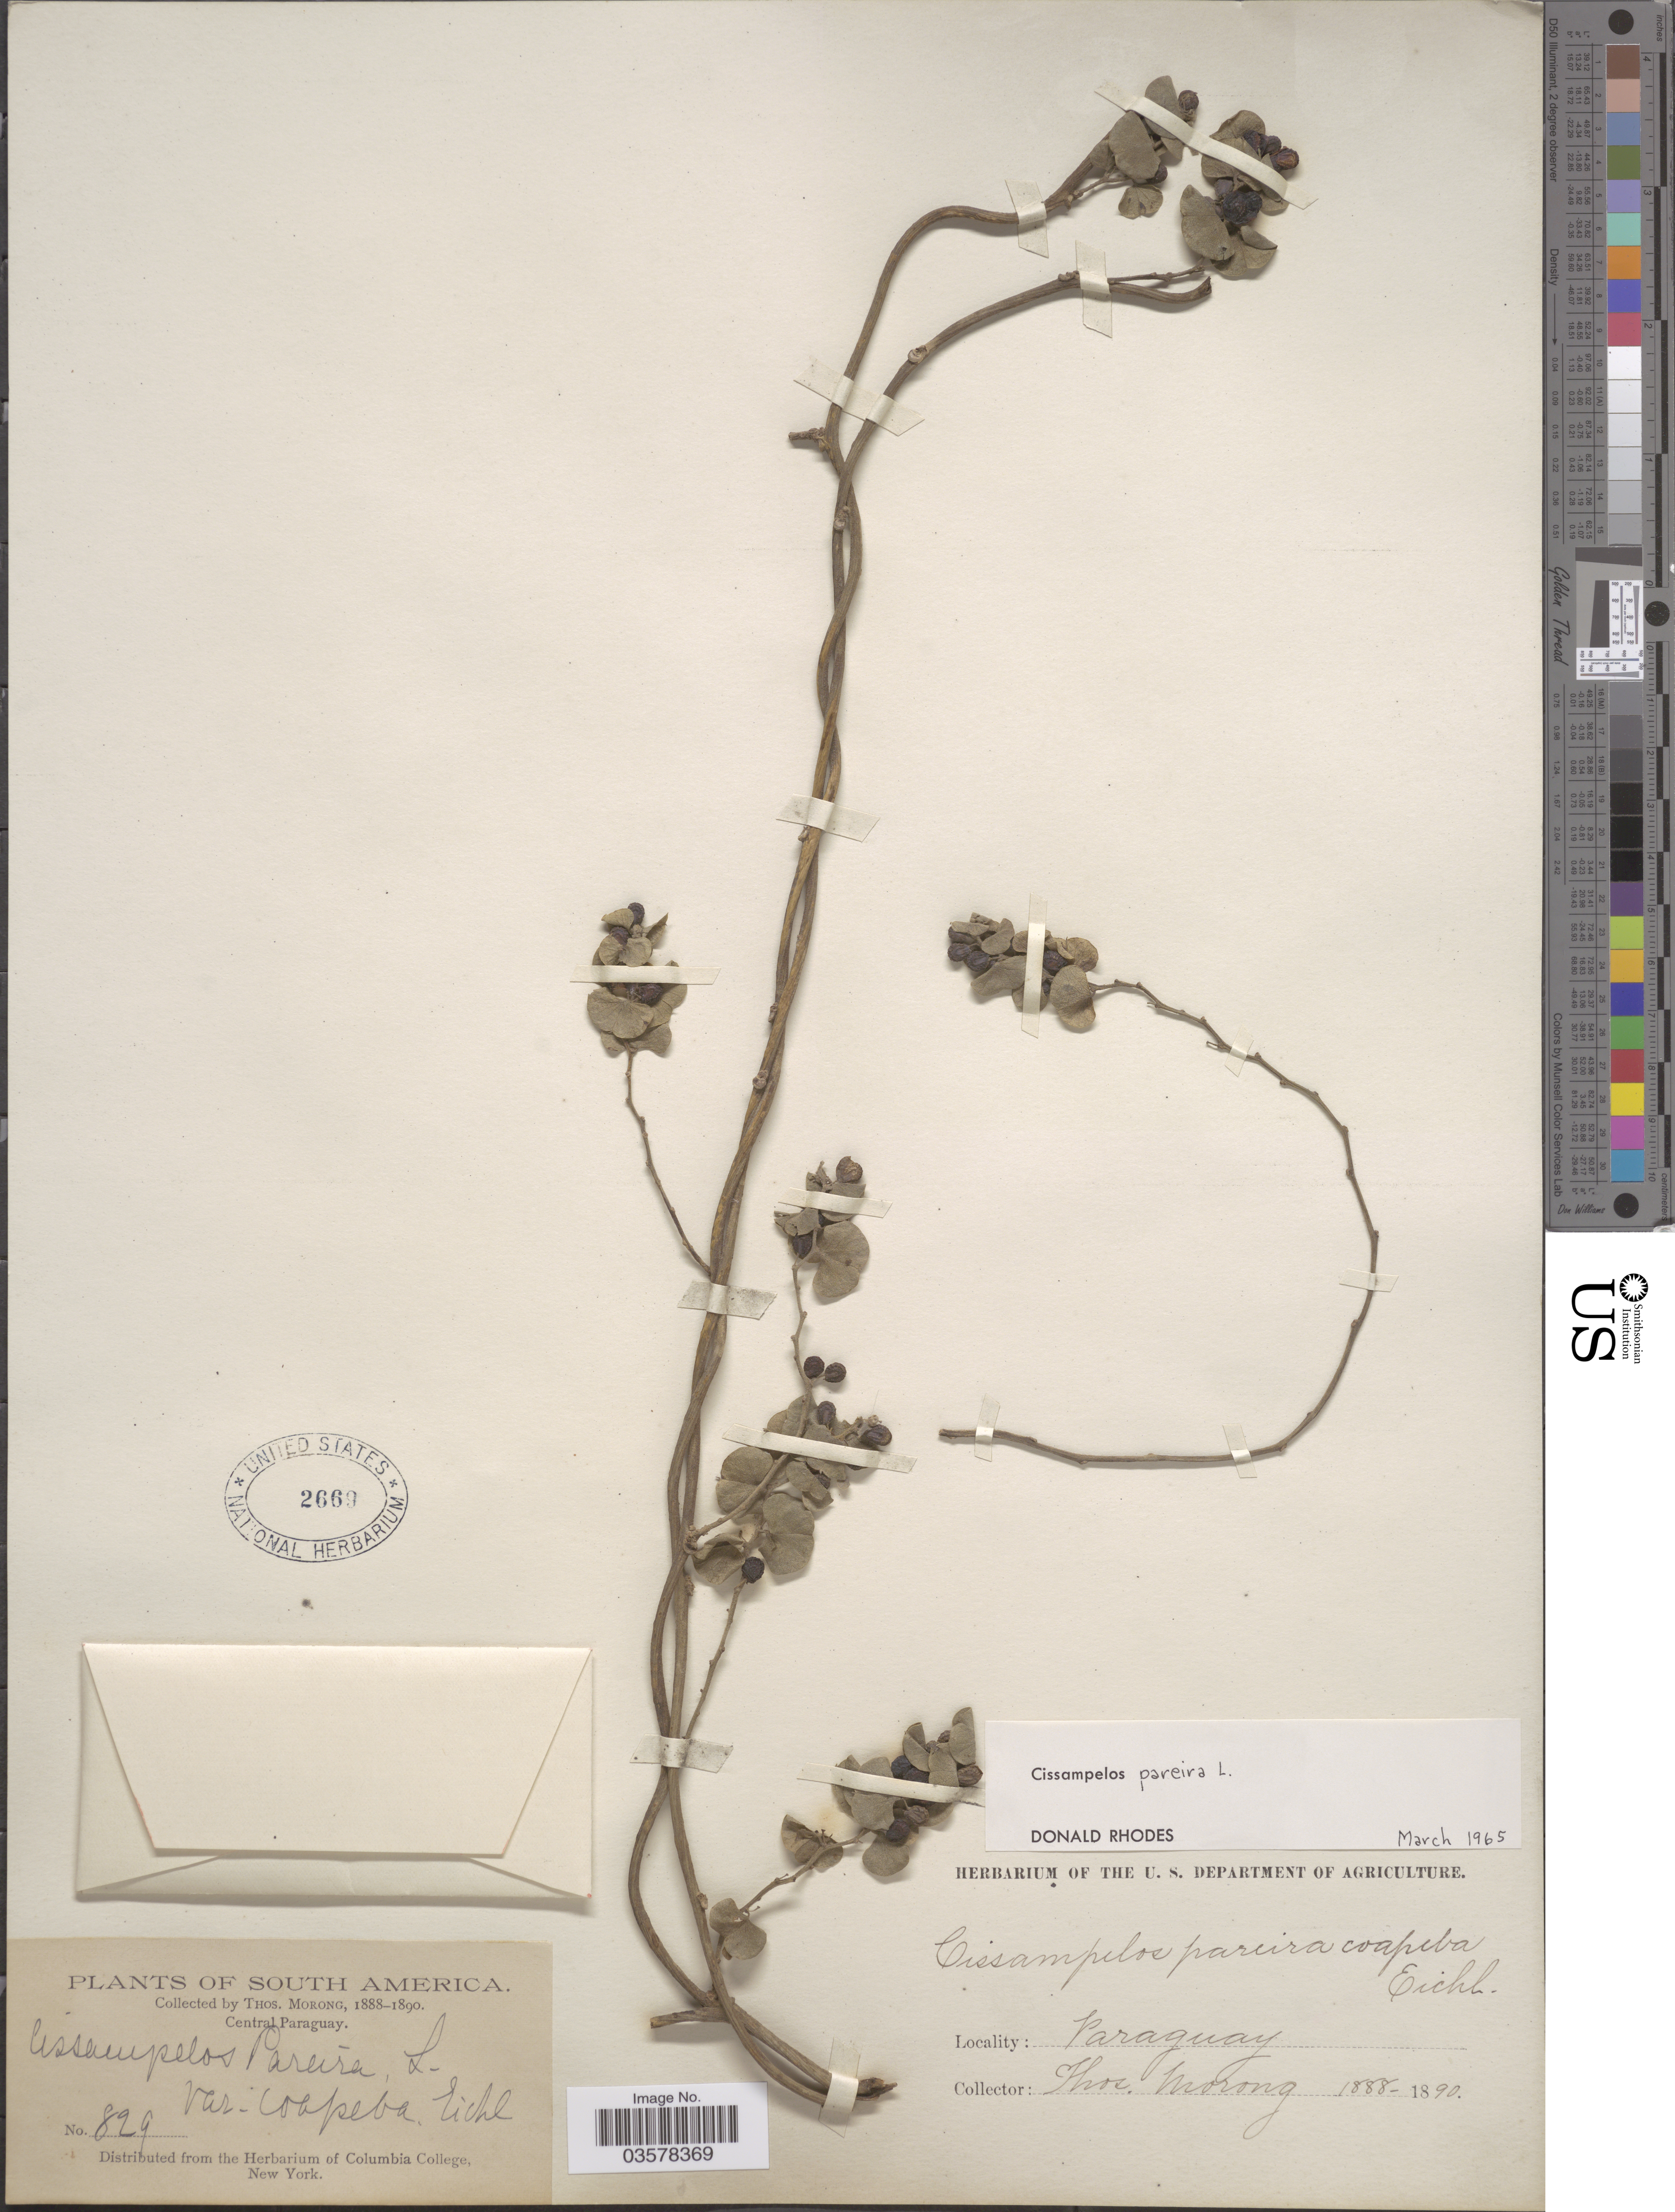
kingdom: Plantae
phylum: Tracheophyta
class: Magnoliopsida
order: Ranunculales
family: Menispermaceae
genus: Cissampelos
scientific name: Cissampelos pareira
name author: L.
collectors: ex herb. T. Morong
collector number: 829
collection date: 1888/1890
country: Paraguay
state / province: Central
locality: Central Paraguay.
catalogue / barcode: US 2669